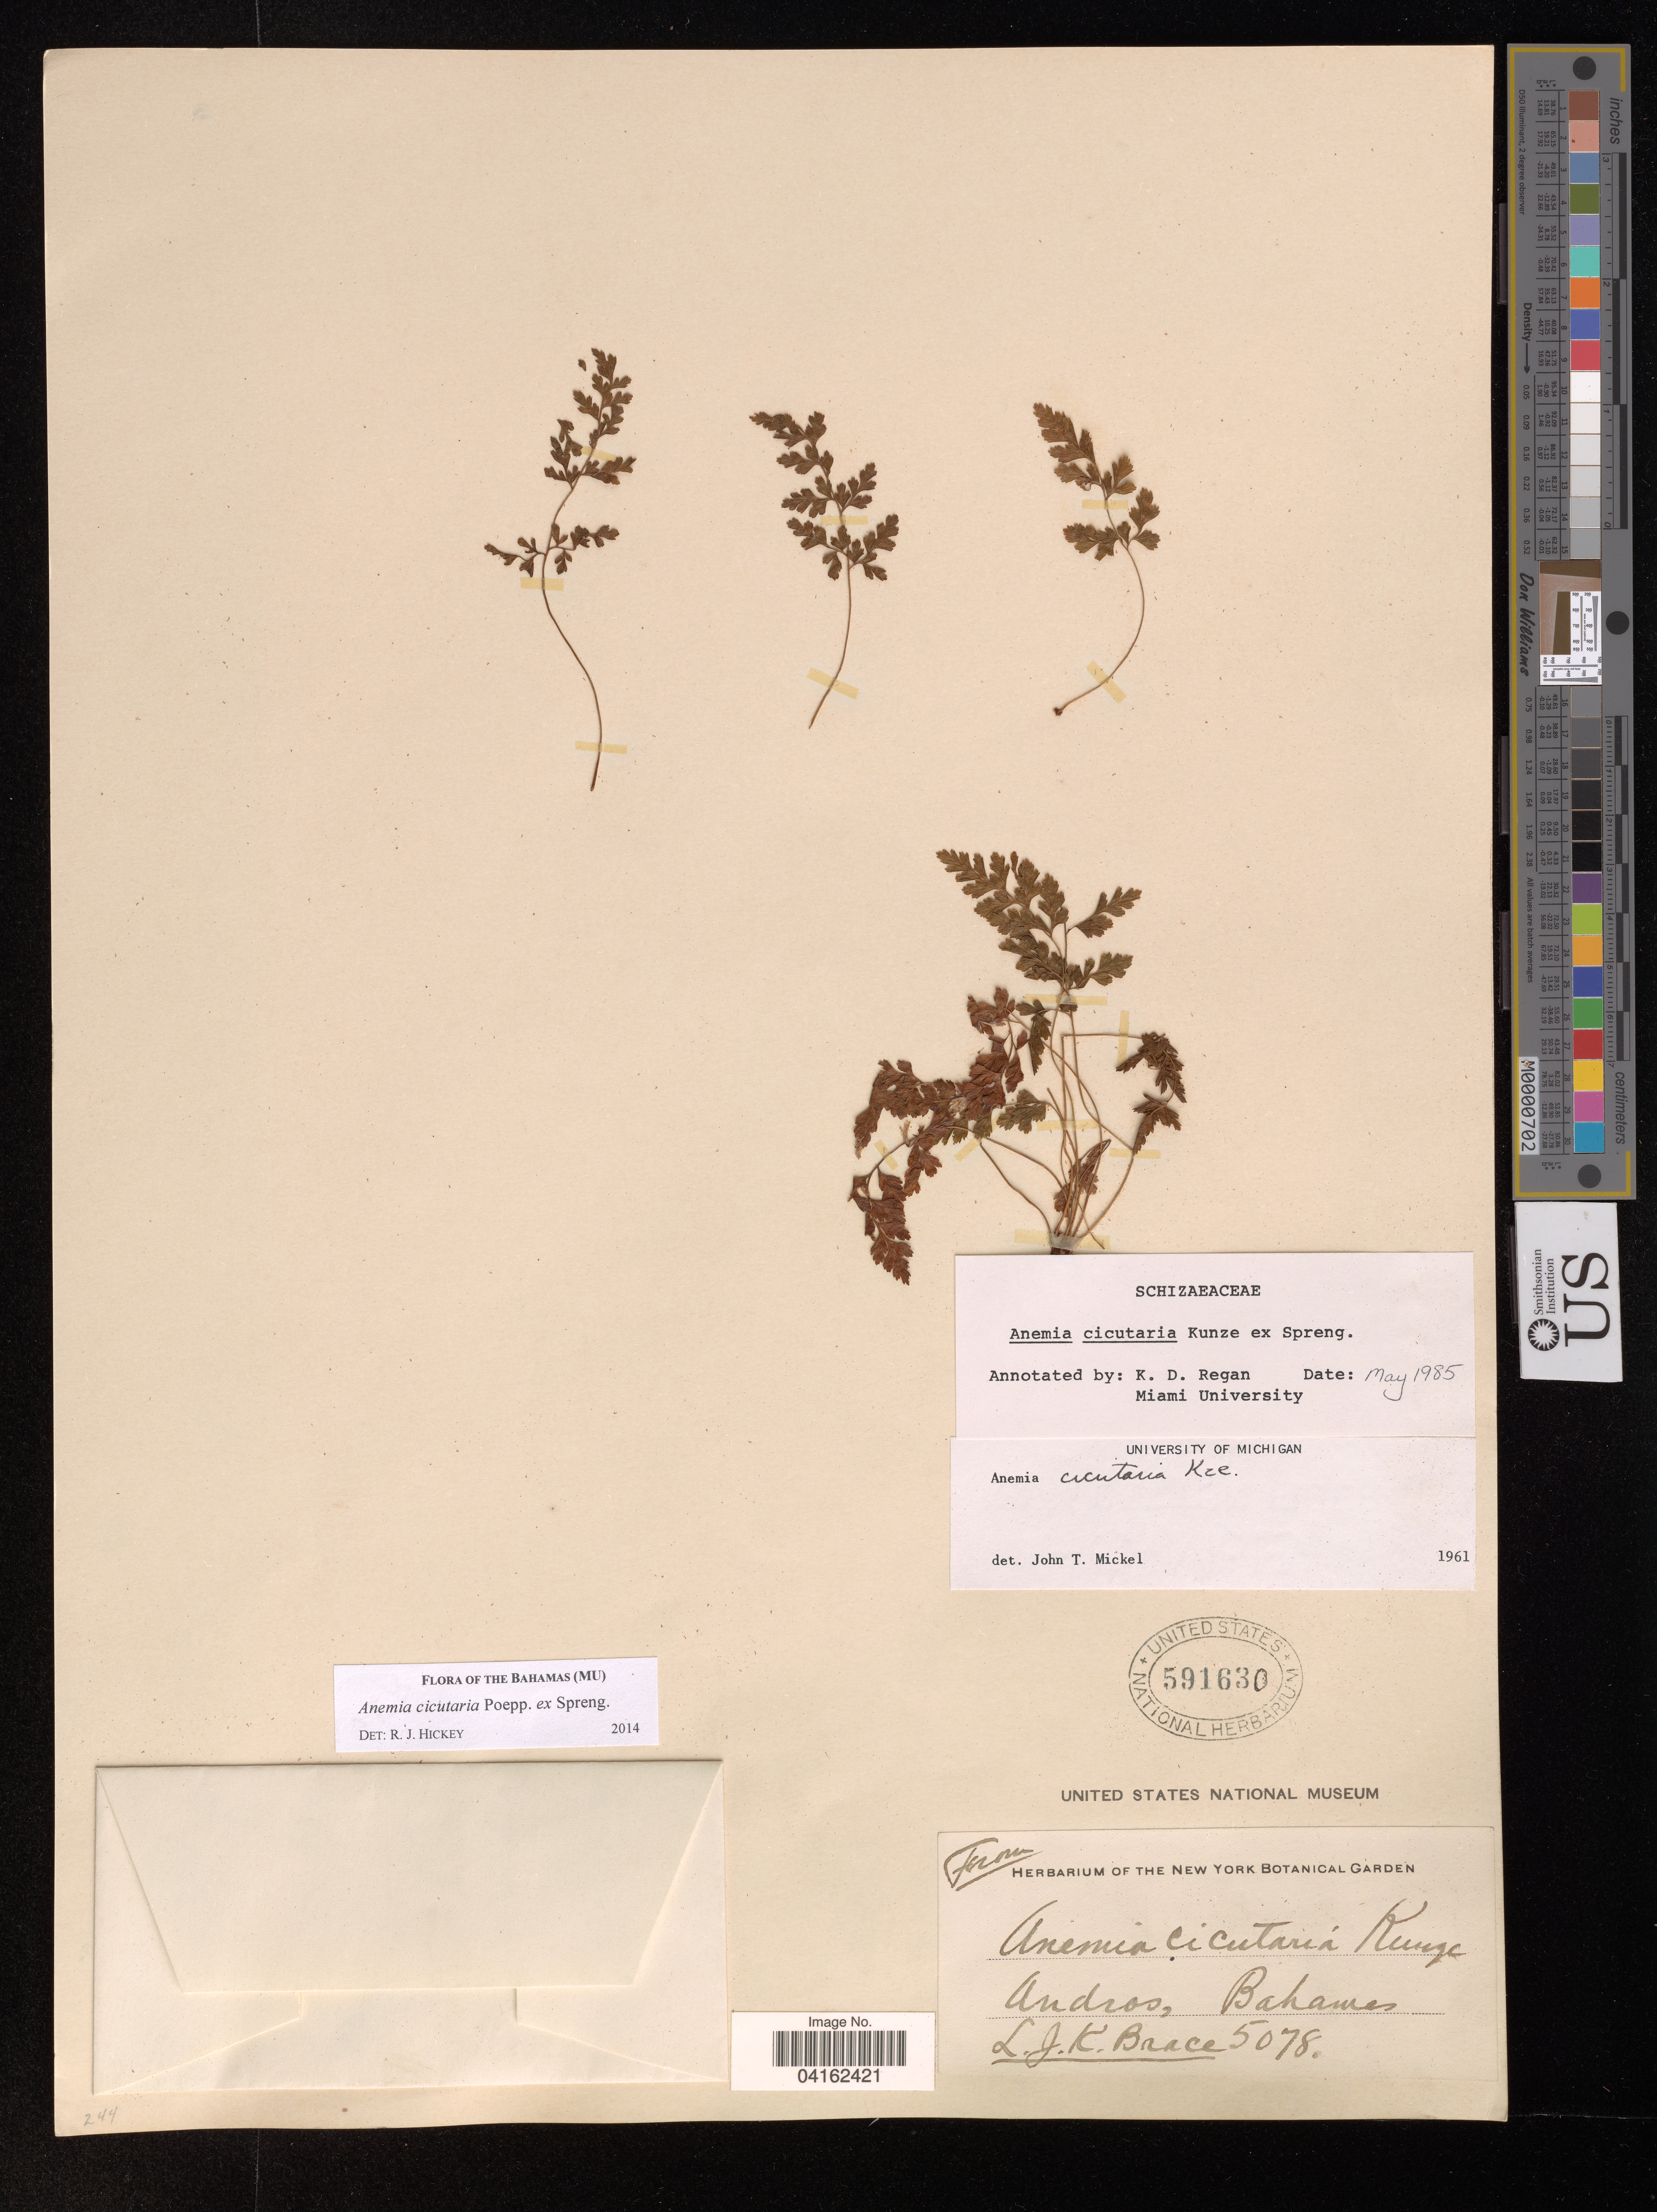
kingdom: Plantae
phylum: Tracheophyta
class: Polypodiopsida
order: Schizaeales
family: Anemiaceae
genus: Anemia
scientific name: Anemia cicutaria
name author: Kunze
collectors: L. J. K. Brace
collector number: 5078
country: Bahamas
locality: Andros.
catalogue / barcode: US 591630